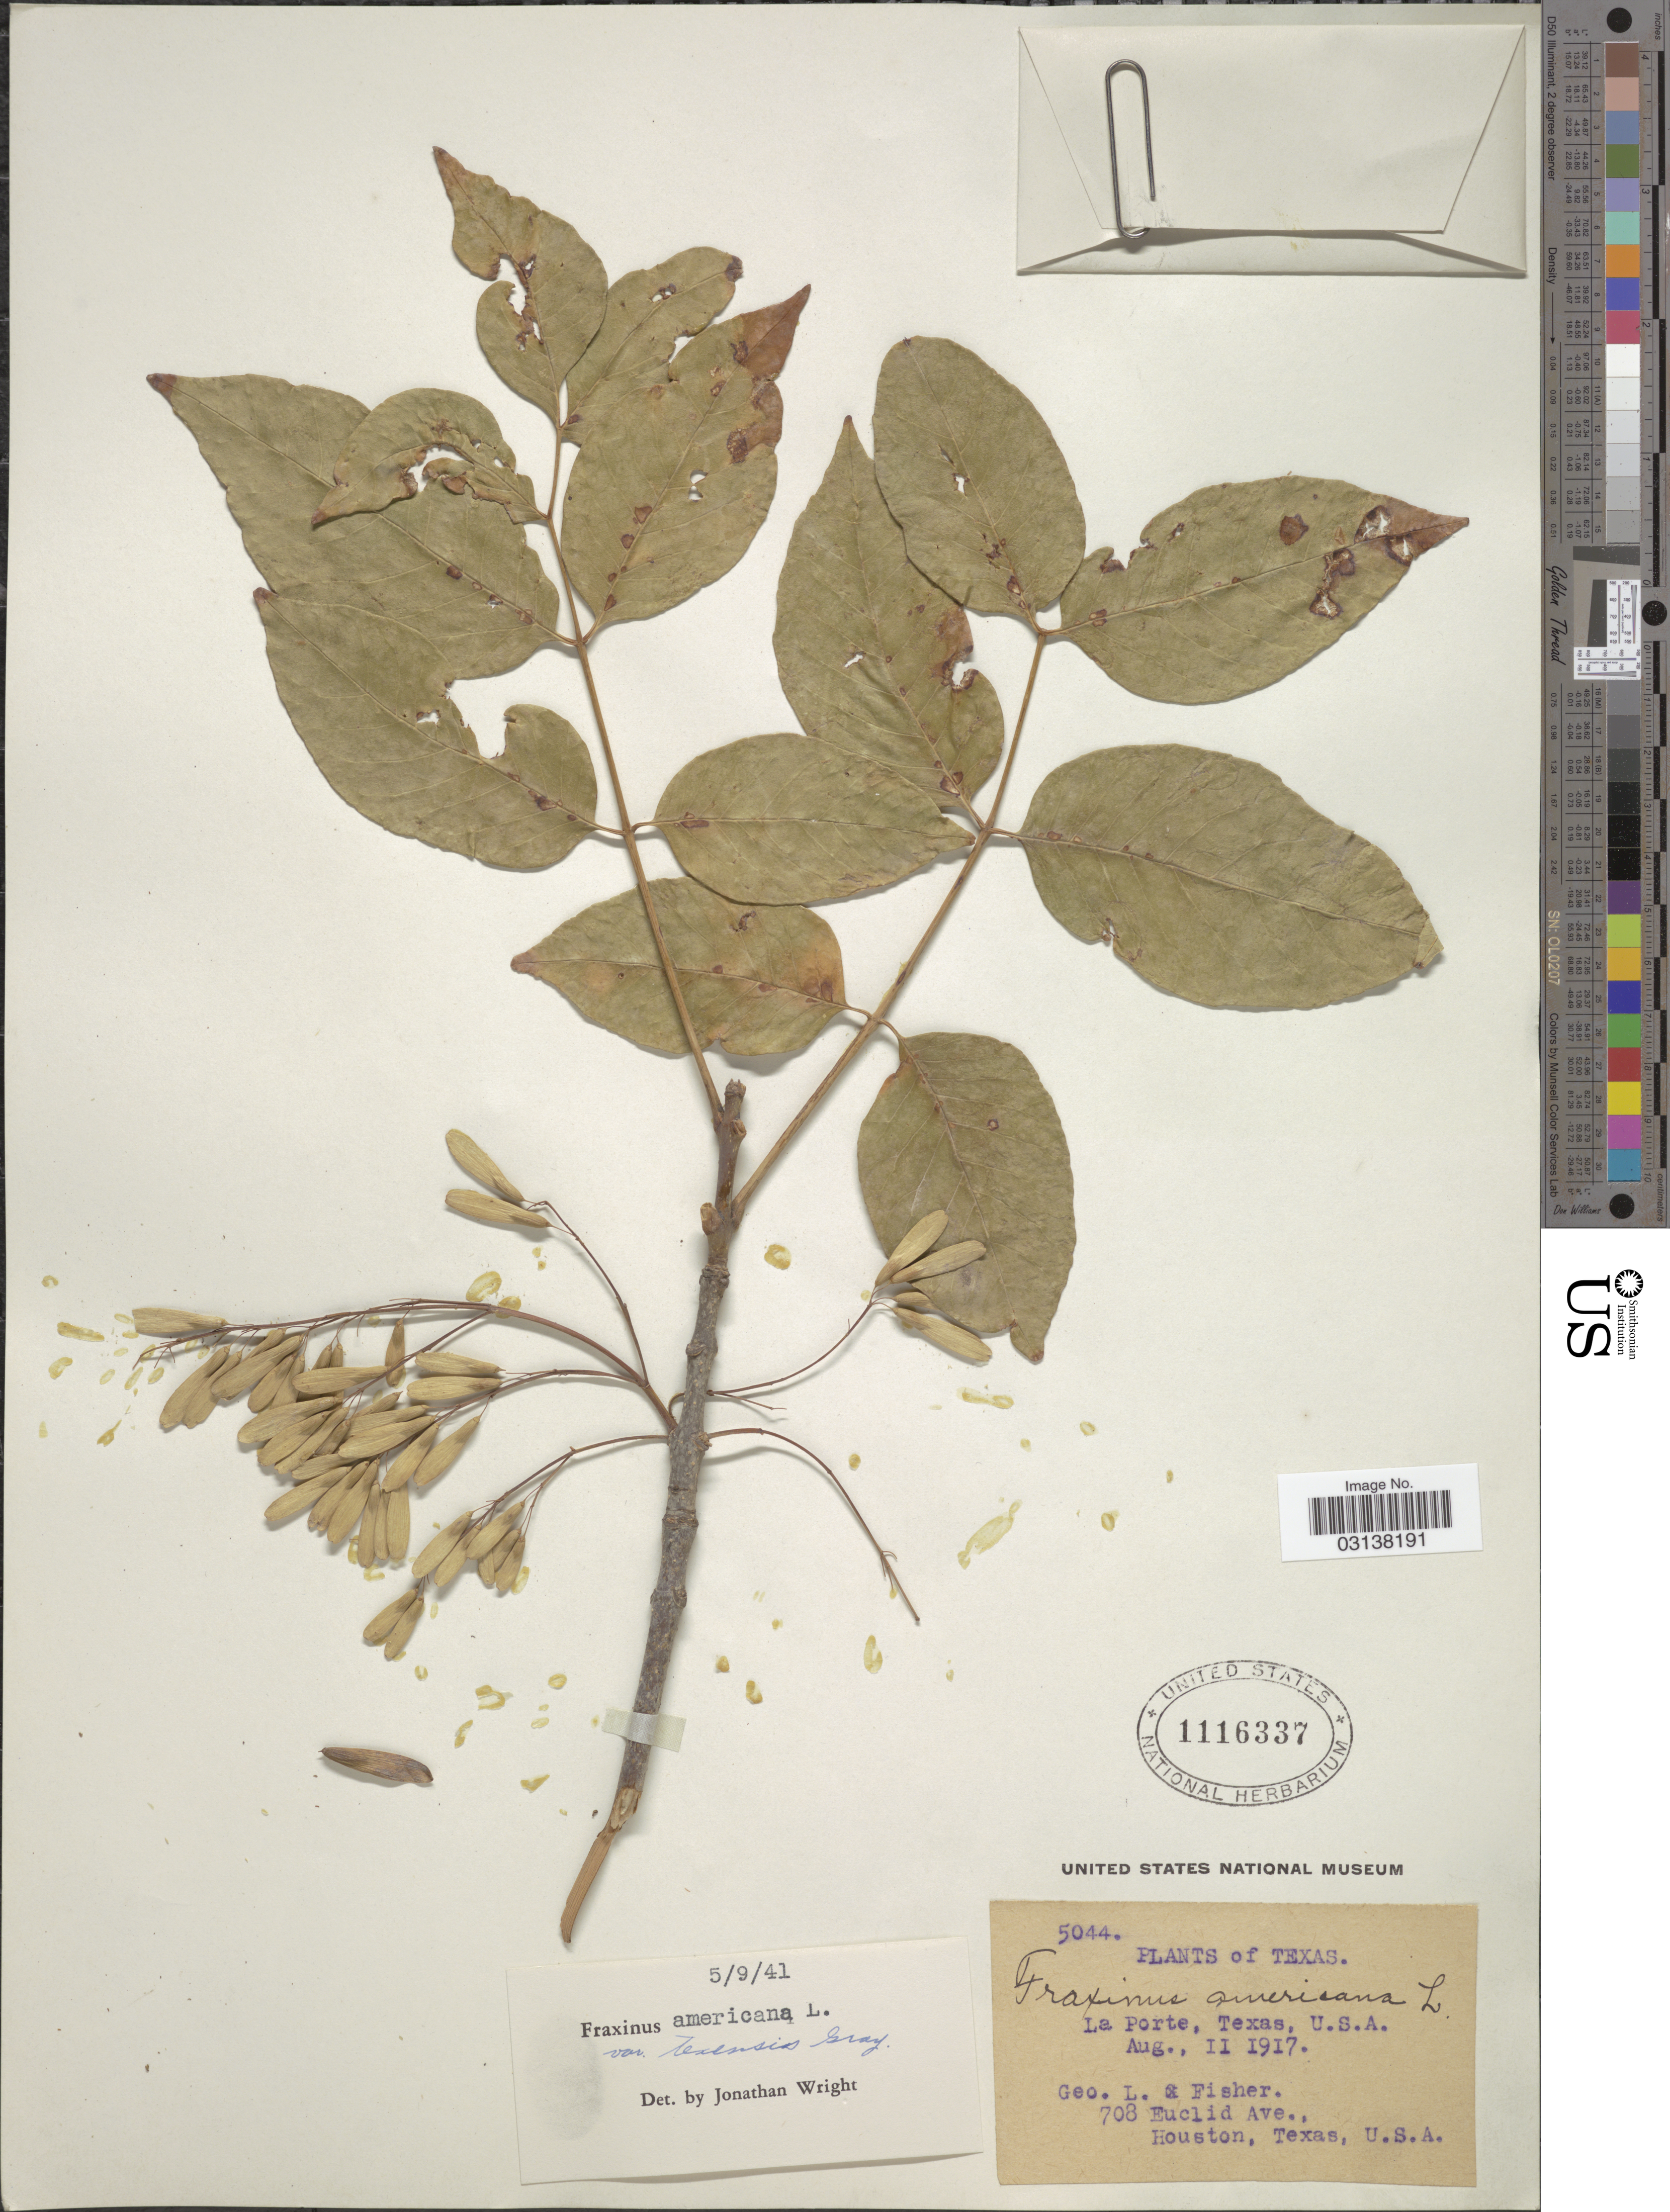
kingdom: Plantae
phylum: Tracheophyta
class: Magnoliopsida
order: Lamiales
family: Oleaceae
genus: Fraxinus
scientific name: Fraxinus albicans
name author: Buckley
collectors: G. L. Fisher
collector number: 5044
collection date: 1917-08-11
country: United States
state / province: Texas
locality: La Porte.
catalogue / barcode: US 1116337